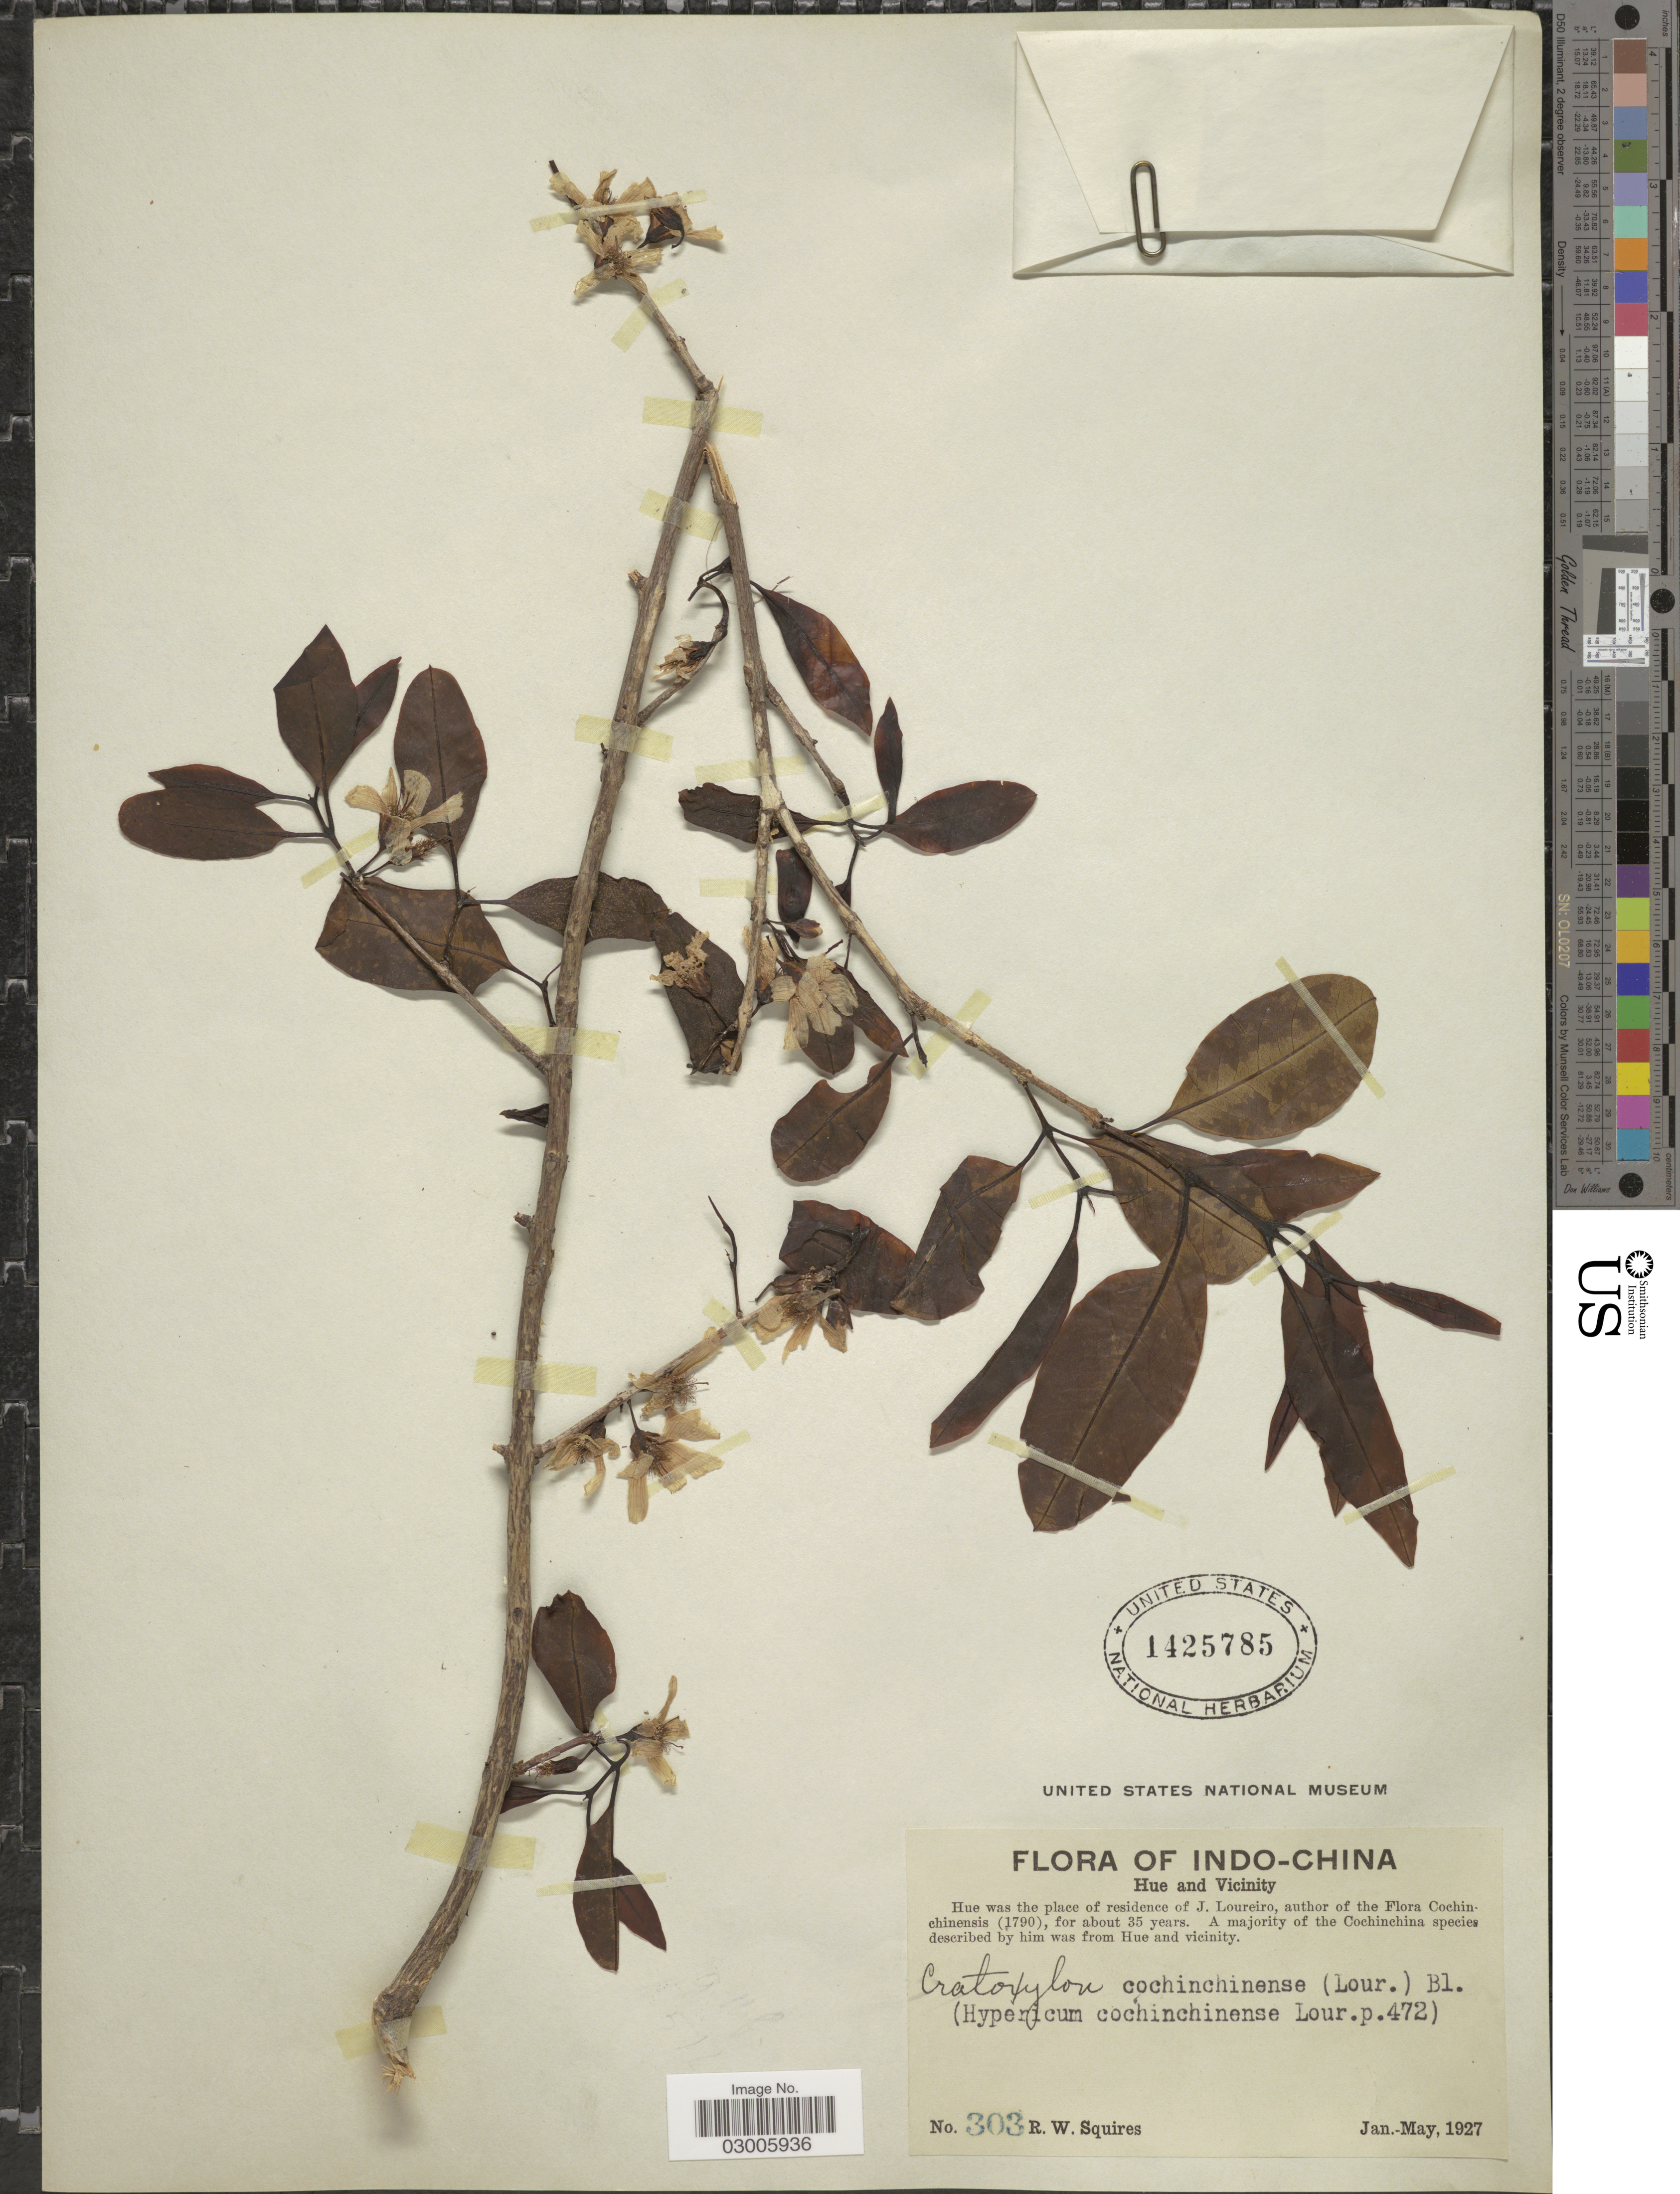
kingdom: Plantae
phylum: Tracheophyta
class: Magnoliopsida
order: Malpighiales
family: Hypericaceae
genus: Cratoxylum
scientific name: Cratoxylum cochinchinense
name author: (Lour.) Blume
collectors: R. Squires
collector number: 303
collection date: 1927-01/1927-05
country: Vietnam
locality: Indo-China. Hue and vicinity.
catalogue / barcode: US 1425785